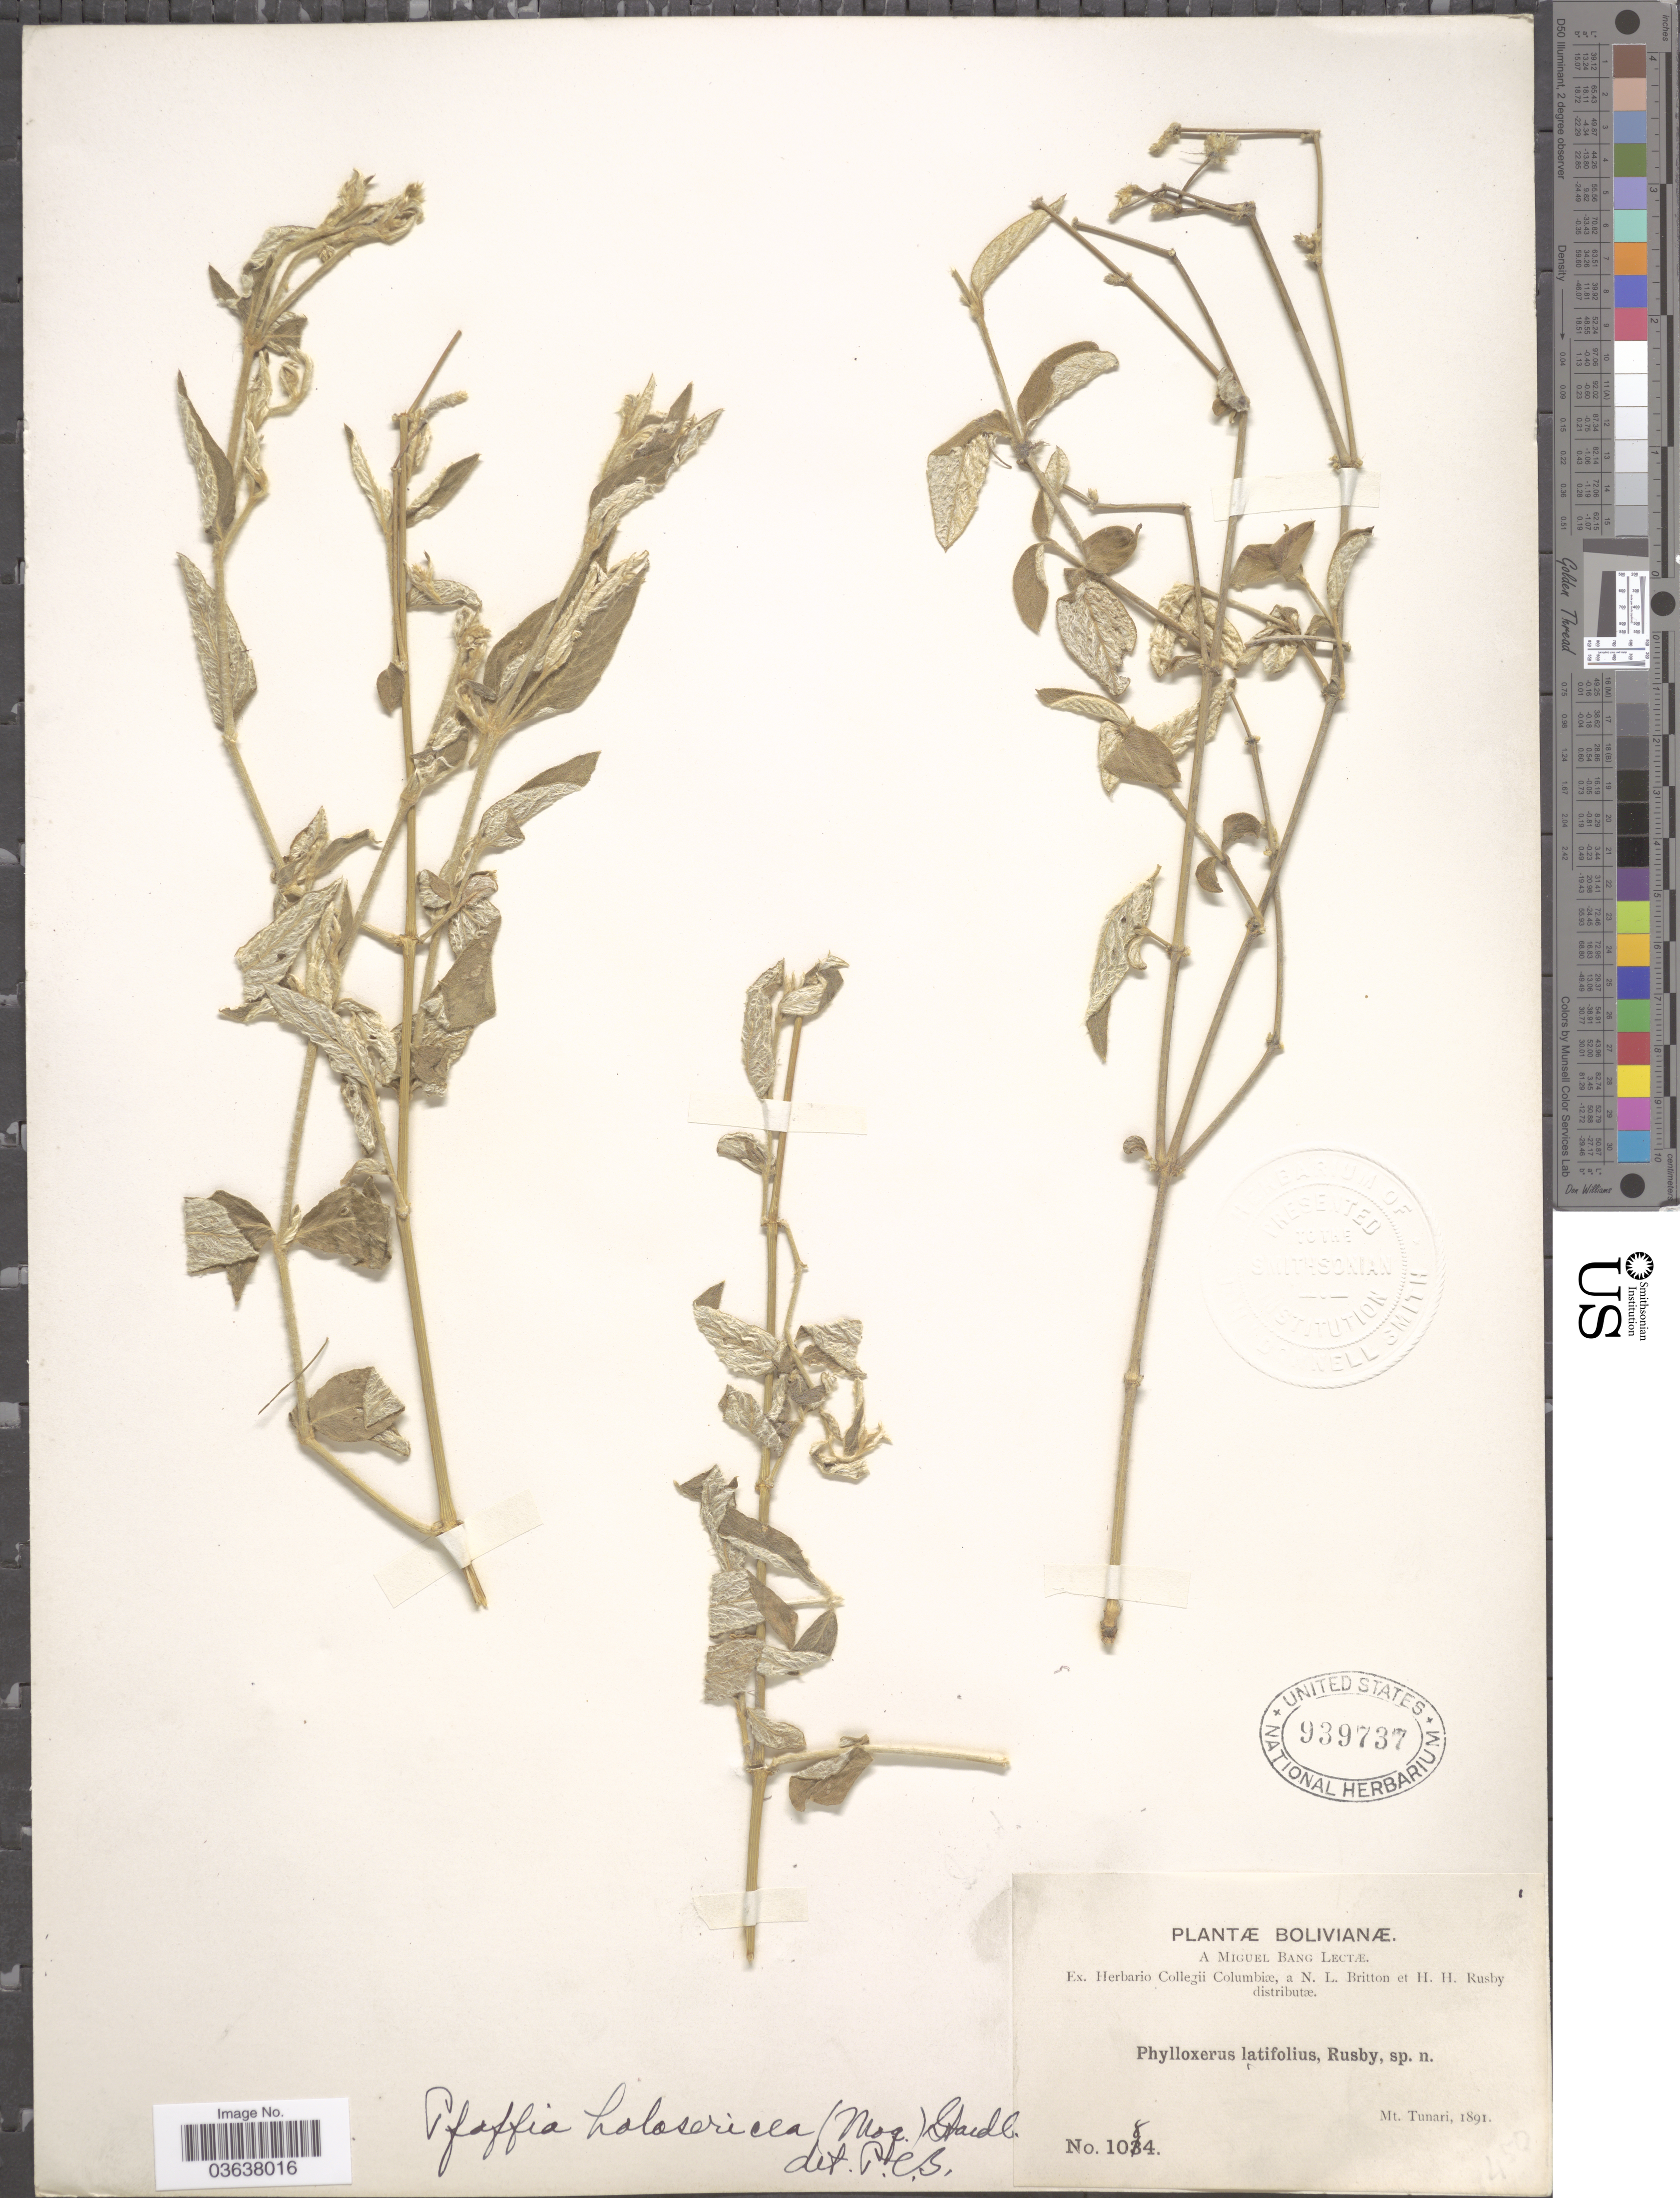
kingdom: Plantae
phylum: Tracheophyta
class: Magnoliopsida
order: Caryophyllales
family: Amaranthaceae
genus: Gomphrena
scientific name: Gomphrena holosericea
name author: (Mart.) Moq.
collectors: M. Bang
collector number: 1084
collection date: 1891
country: Bolivia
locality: Mt. Tunari.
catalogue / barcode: US 939737